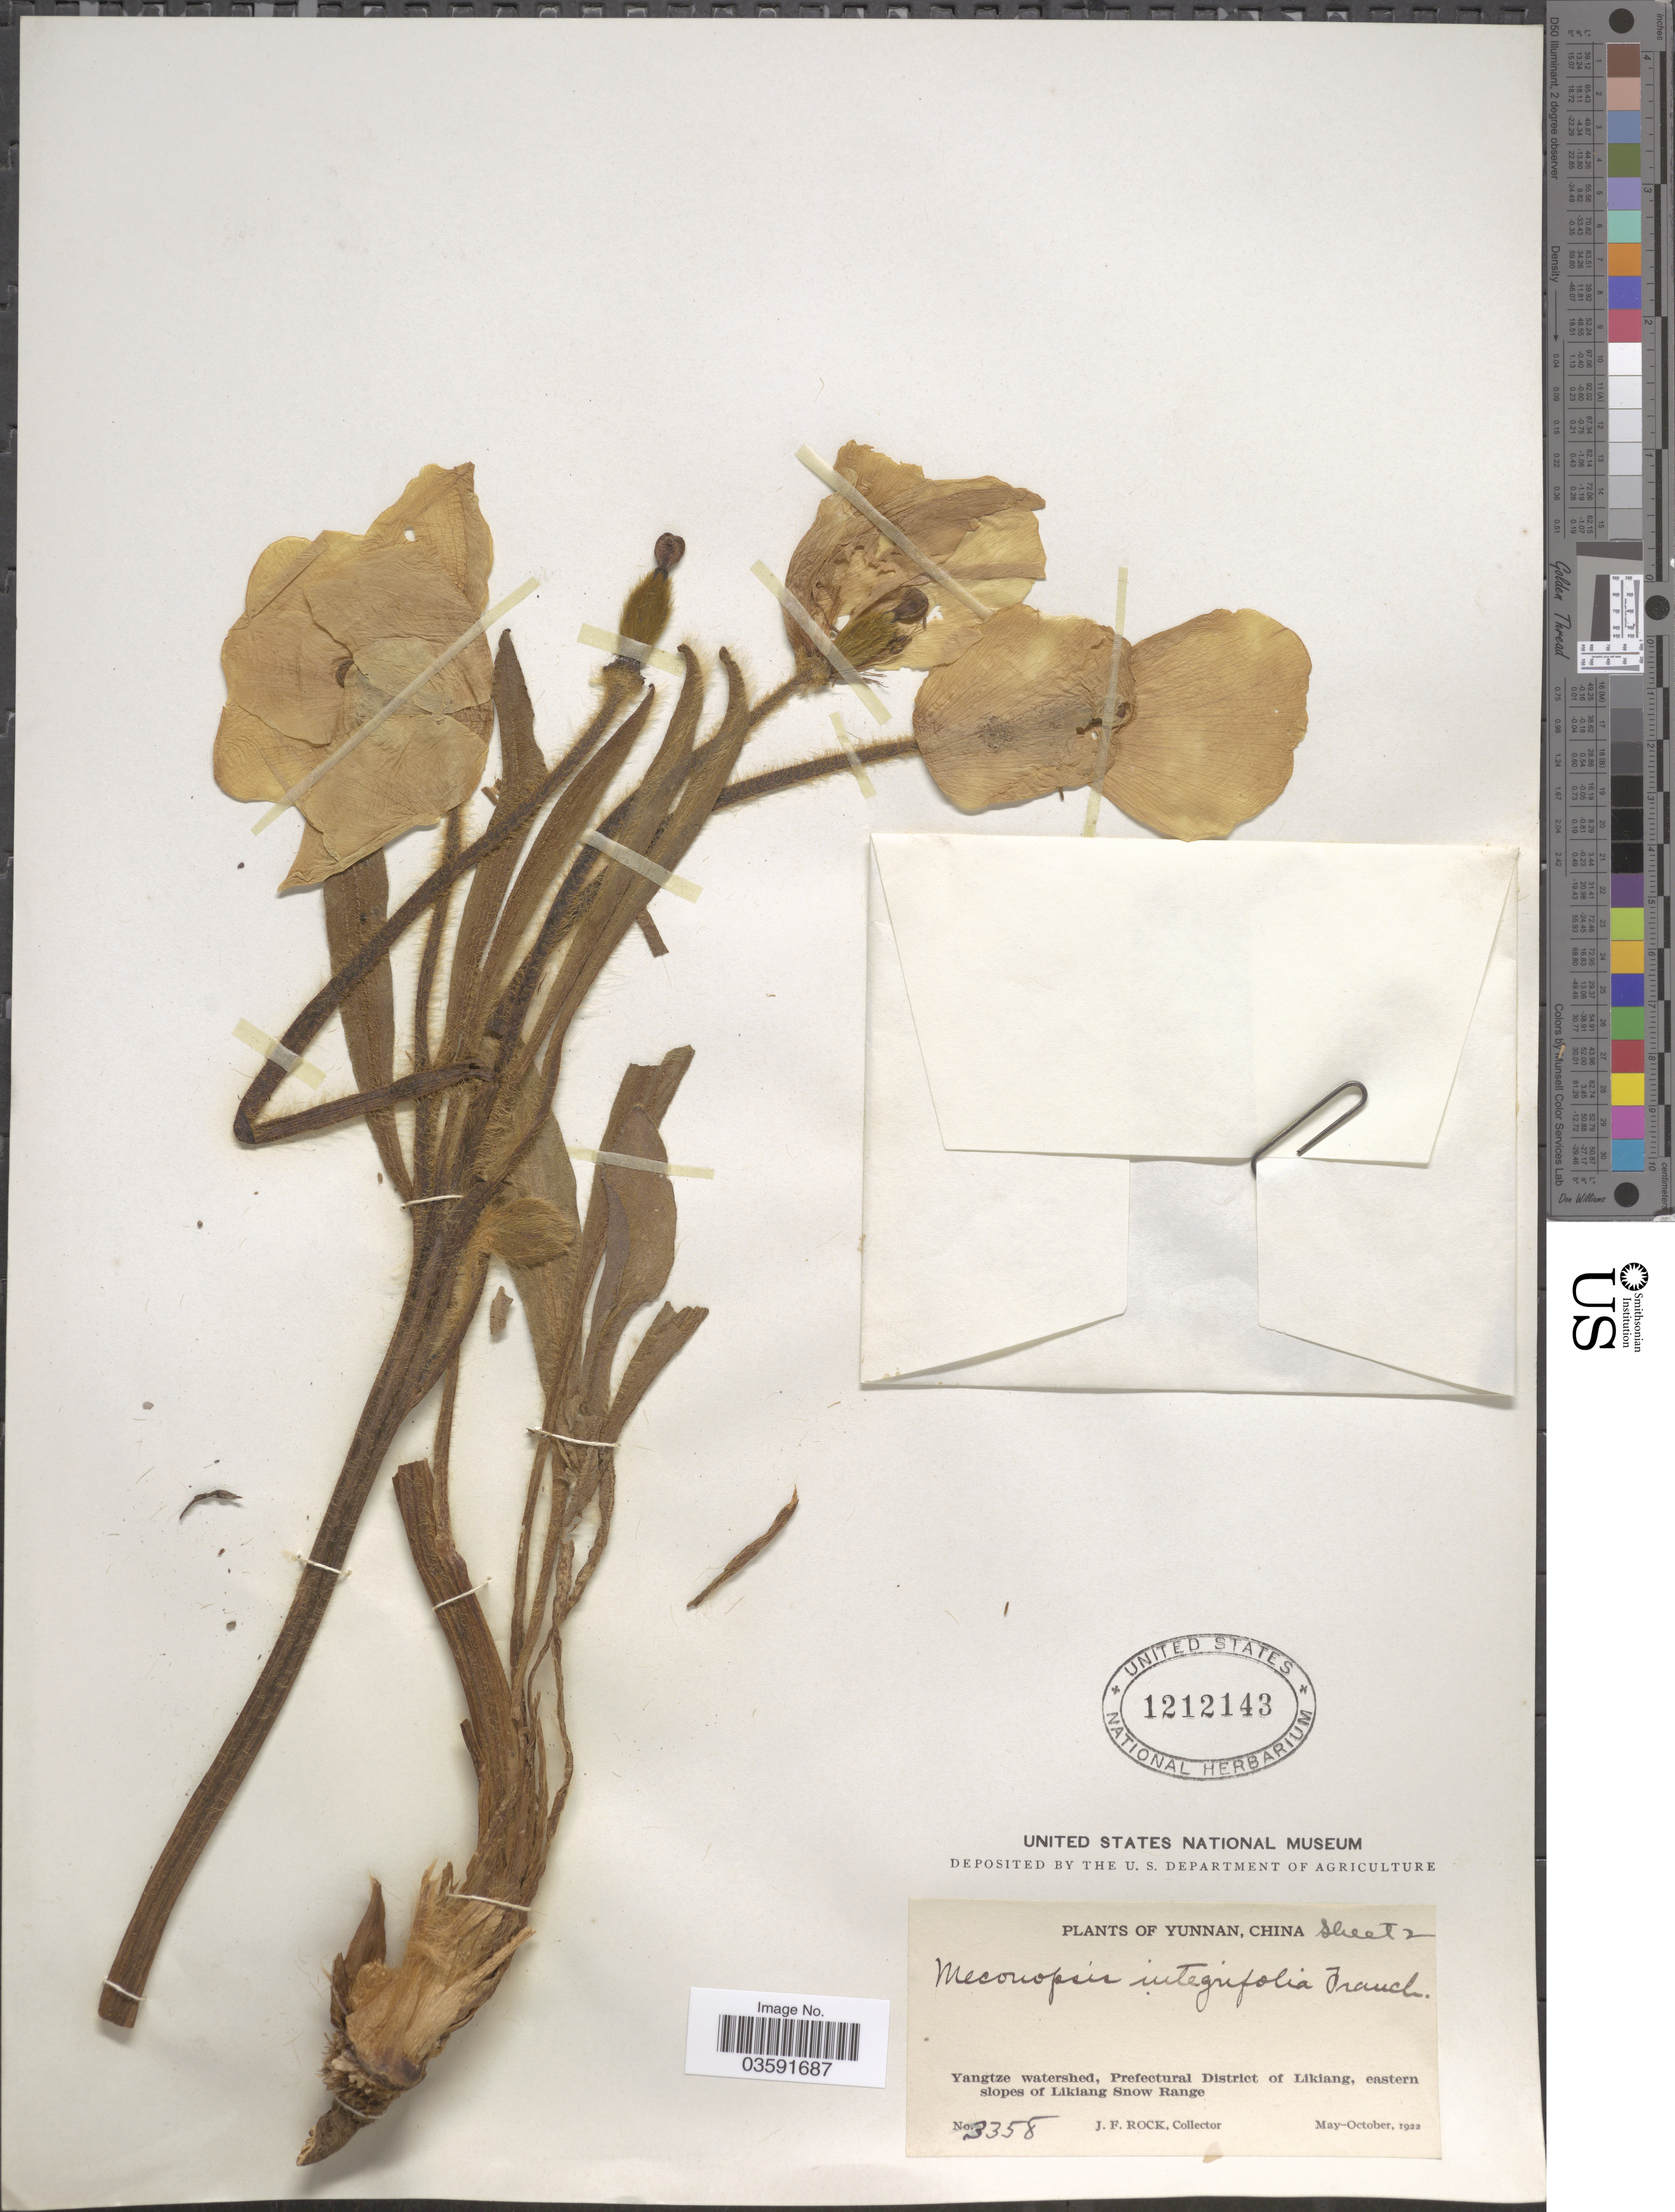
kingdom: Plantae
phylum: Tracheophyta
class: Magnoliopsida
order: Ranunculales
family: Papaveraceae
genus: Meconopsis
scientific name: Meconopsis integrifolia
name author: (Maxim.) Franch.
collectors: J. Rock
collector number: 3358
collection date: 1922-05/1922-10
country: China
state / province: Yunnan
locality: Yangtze watershed, Prefectural District of Likiang, eastern slopes of Likiang Snow Range.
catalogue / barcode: US 1212143